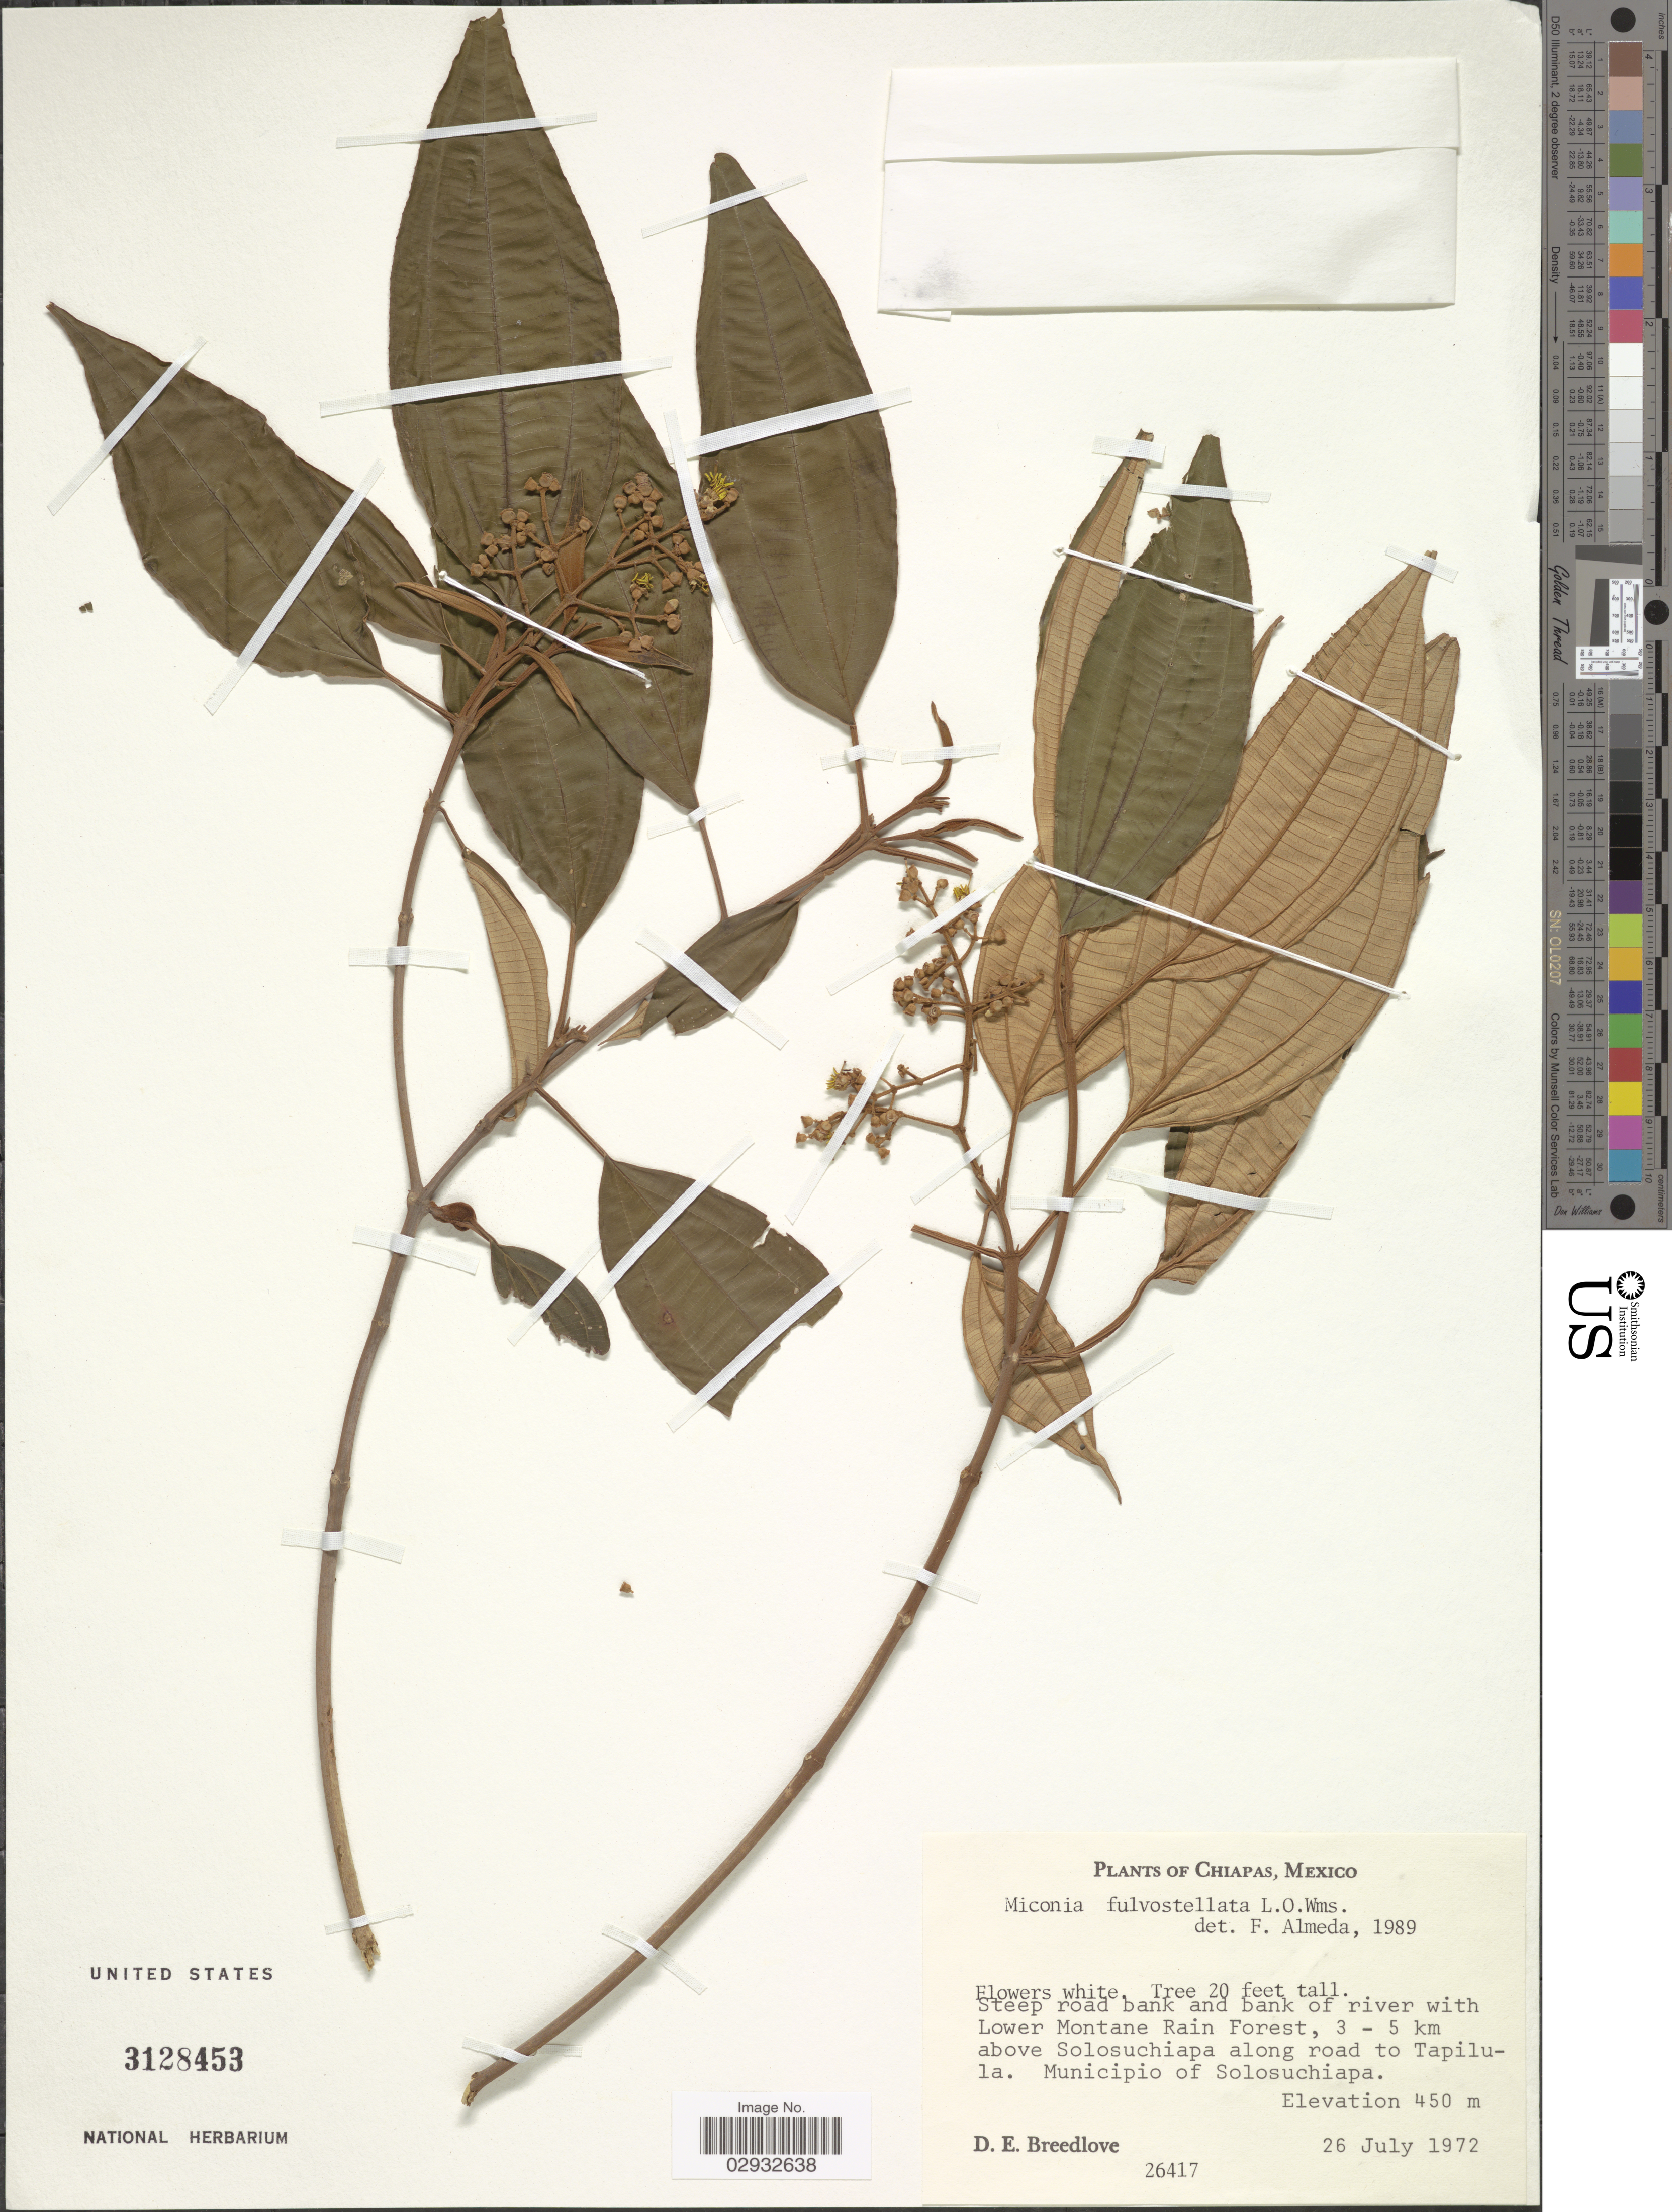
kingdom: Plantae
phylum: Tracheophyta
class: Magnoliopsida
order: Myrtales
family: Melastomataceae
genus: Miconia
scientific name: Miconia fulvostellata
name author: L.O. Williams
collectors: D. E. Breedlove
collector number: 26417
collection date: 1972-07-26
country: Mexico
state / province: Chiapas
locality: Lower Montane Rain Forest, 3 - 5 km above Solosuchiapa along road to Tapilula. Municipio of Solosuchiapa.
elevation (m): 450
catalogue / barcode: US 3128453